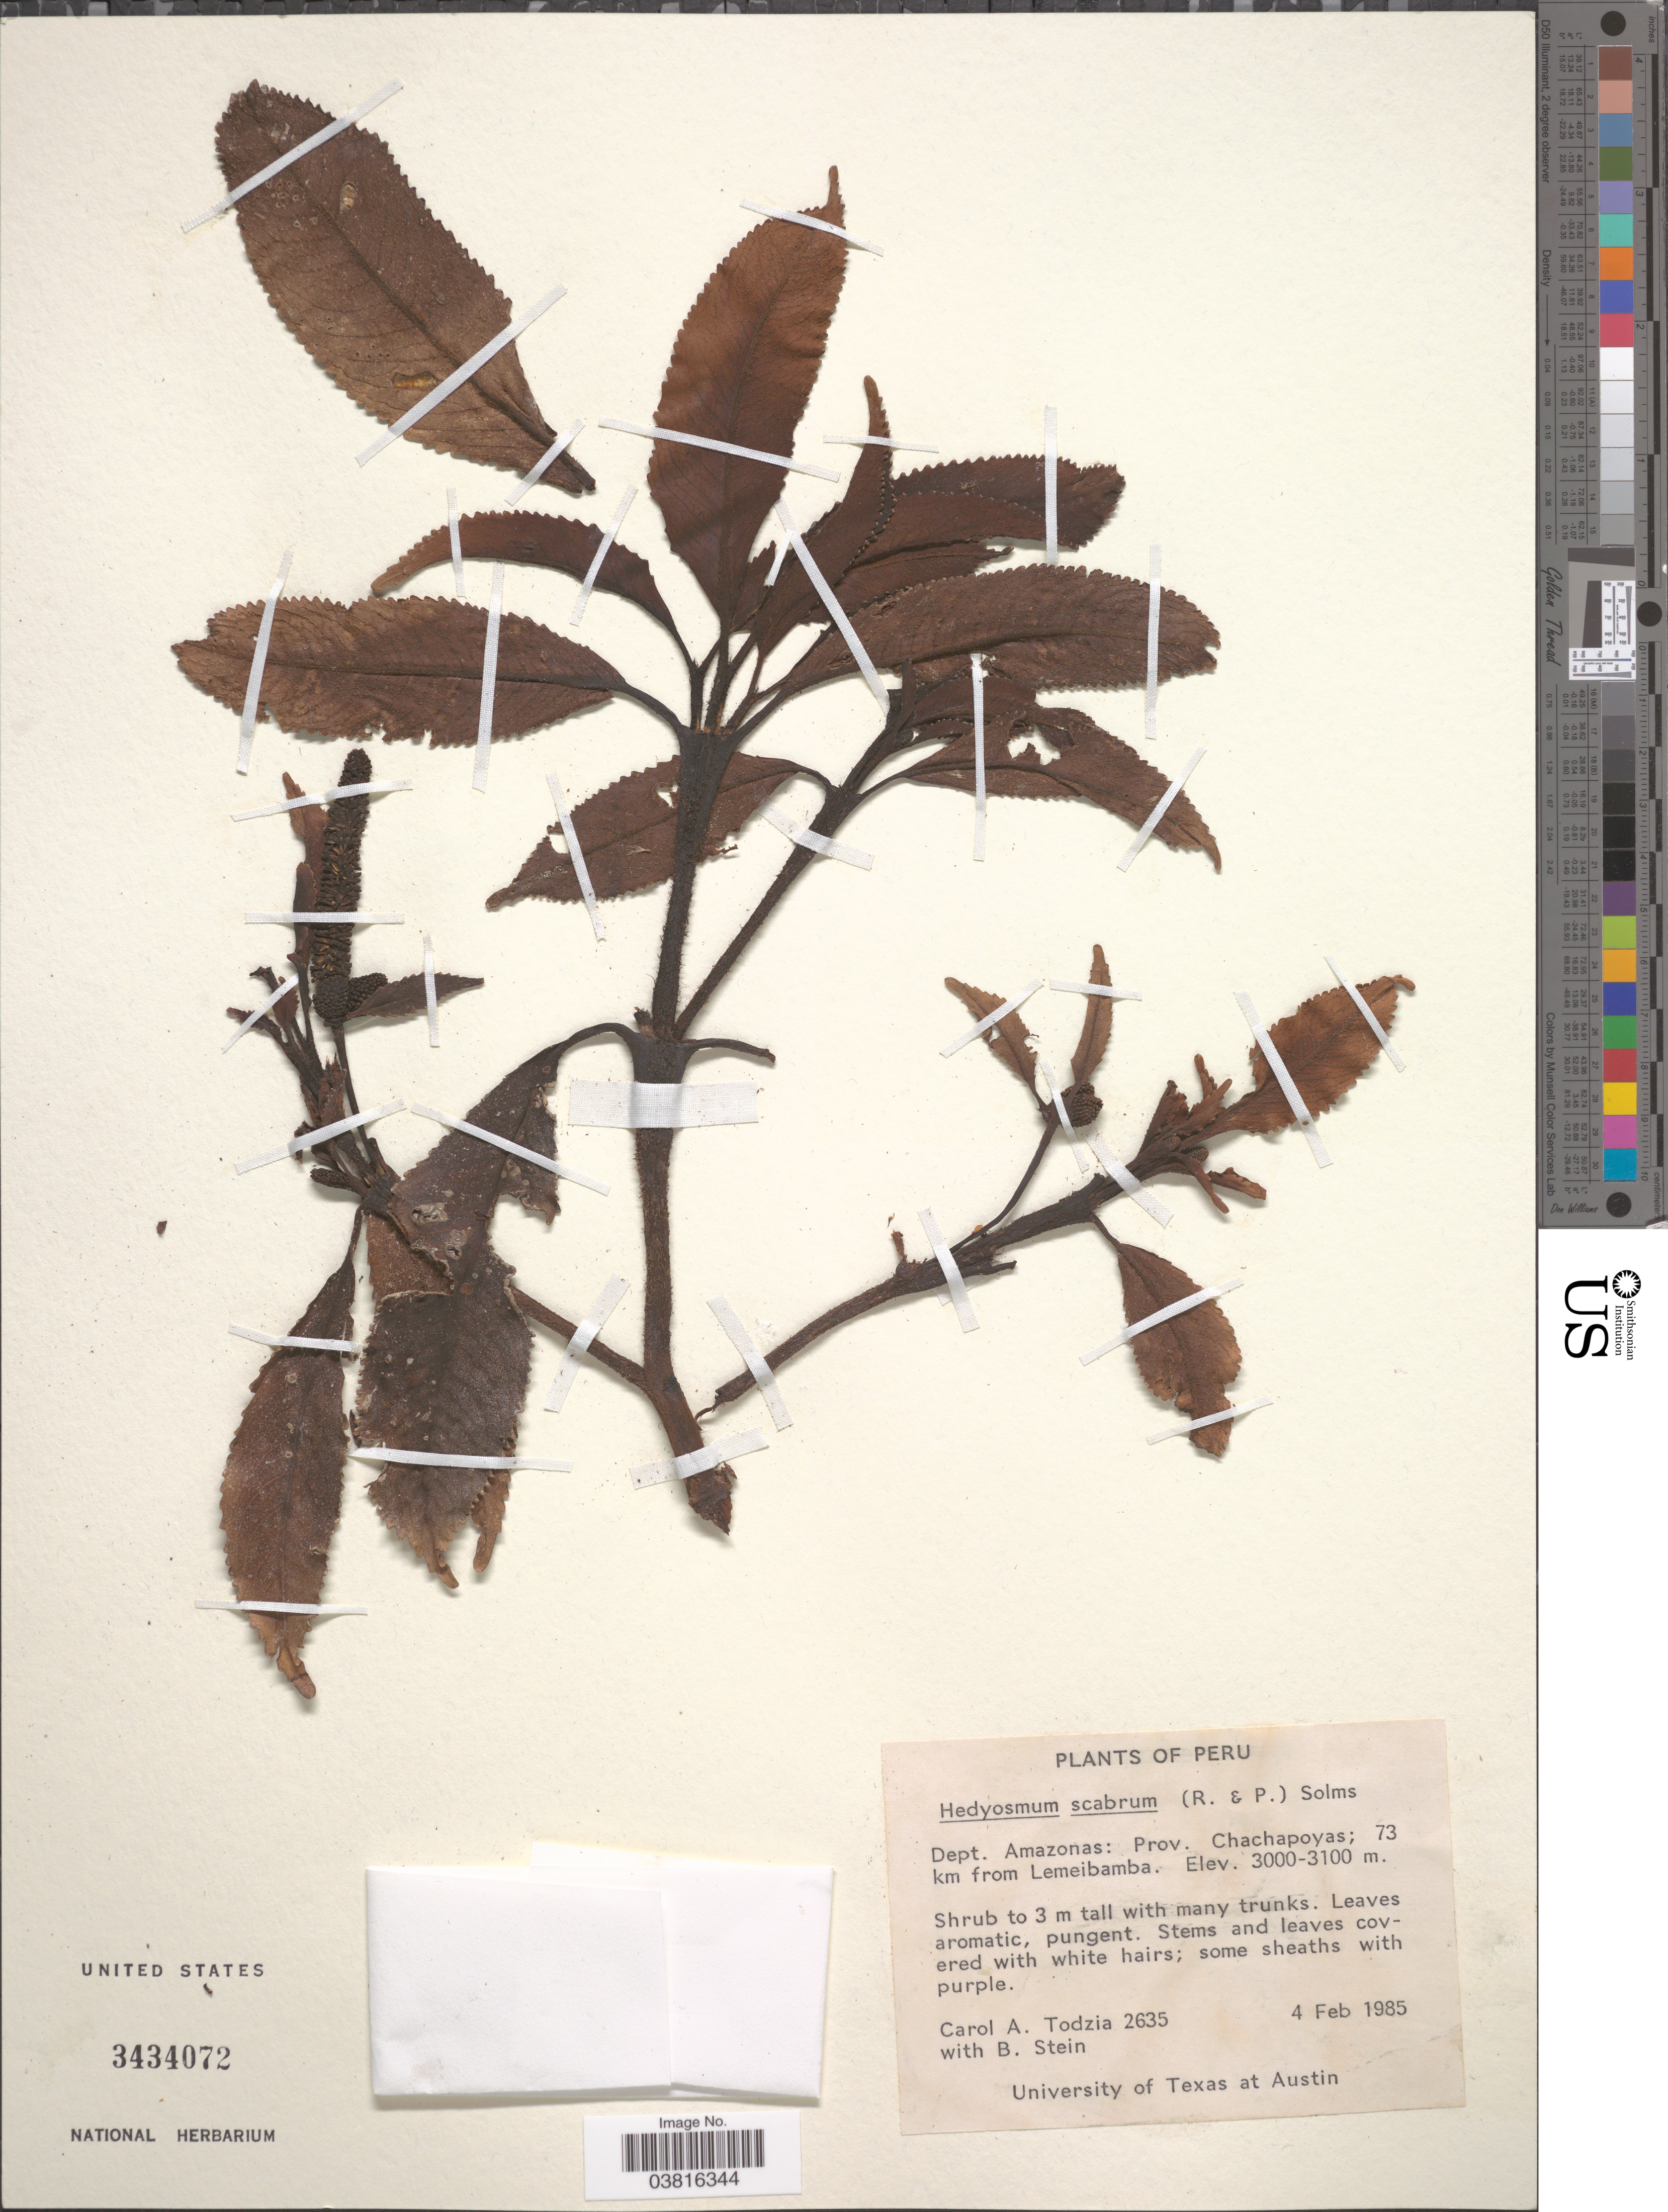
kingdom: Plantae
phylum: Tracheophyta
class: Magnoliopsida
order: Chloranthales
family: Chloranthaceae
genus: Hedyosmum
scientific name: Hedyosmum scabrum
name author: Solms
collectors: C. A. Todzia & B. Stein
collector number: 2635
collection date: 1985-02-04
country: Peru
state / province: Amazonas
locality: Dept. Amazonas: Prov. Chachapoyas; 73 km from Lemeibamba.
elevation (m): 3000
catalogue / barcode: US 3434072